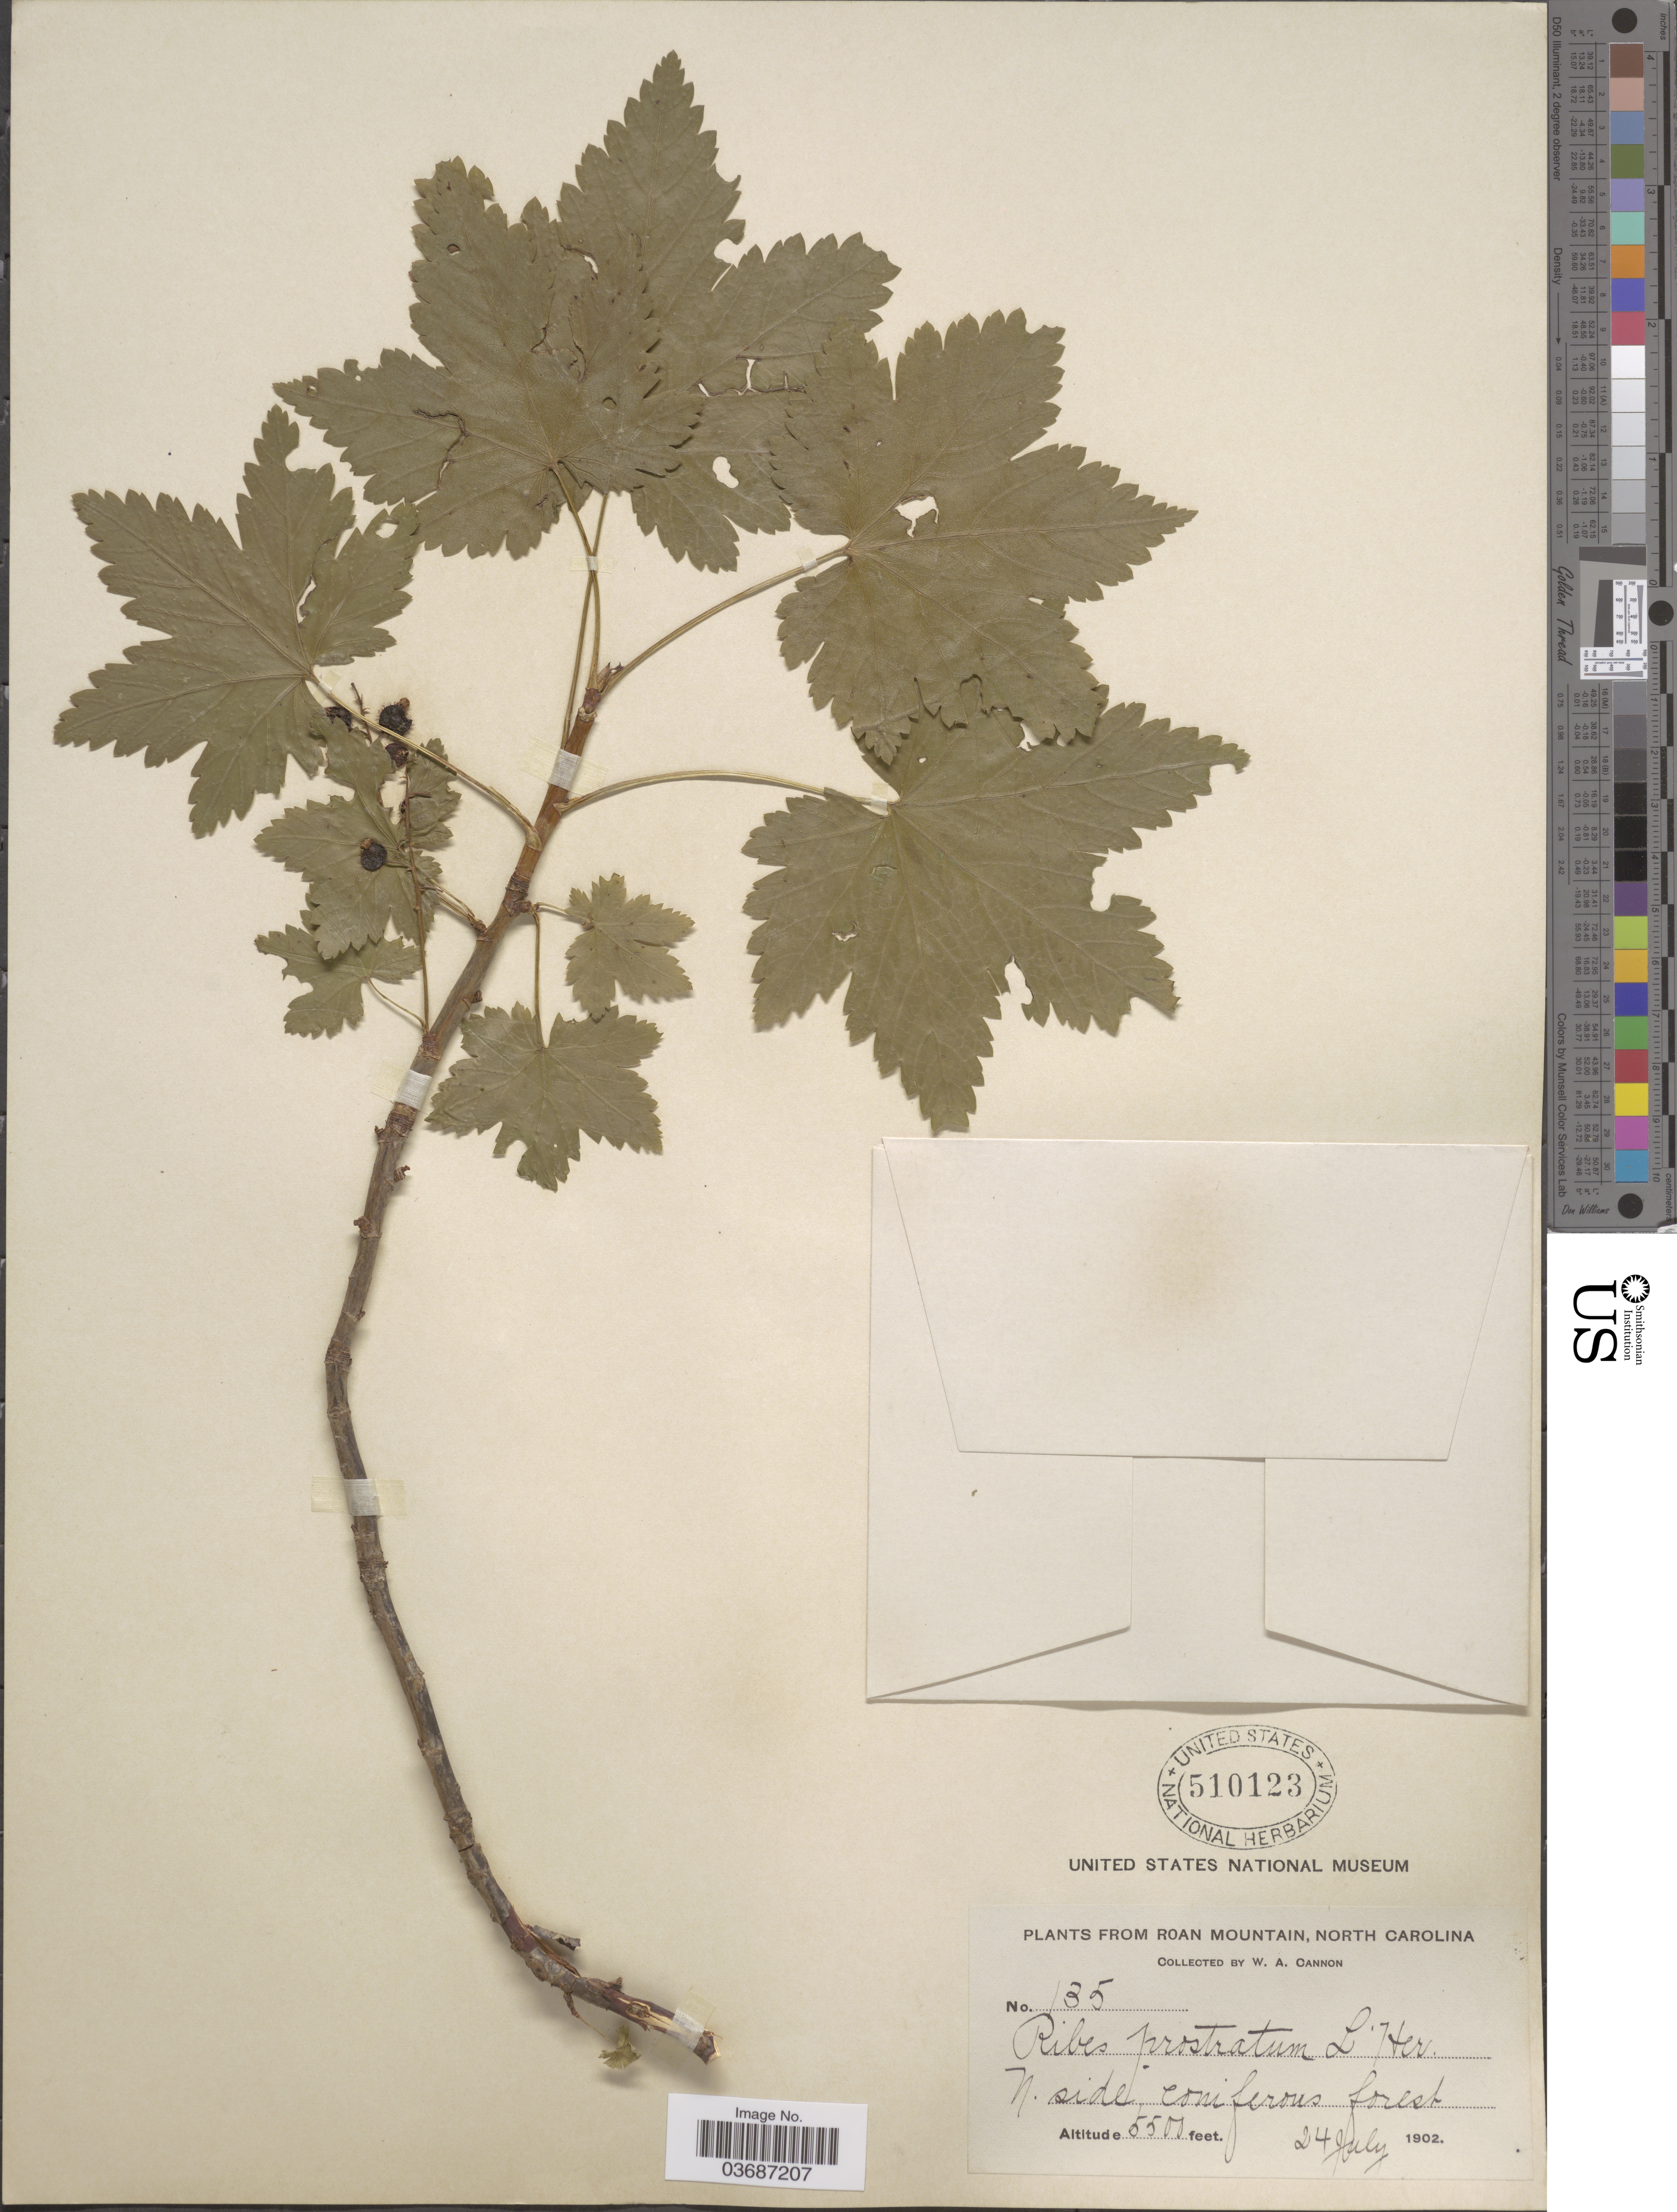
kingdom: Plantae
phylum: Tracheophyta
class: Magnoliopsida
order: Saxifragales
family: Grossulariaceae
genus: Ribes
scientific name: Ribes glandulosum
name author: Ruiz & Pav.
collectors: W. Cannon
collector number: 135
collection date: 1902-07-24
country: United States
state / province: North Carolina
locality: N. side coniferous forest.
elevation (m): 1676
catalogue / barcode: US 510123